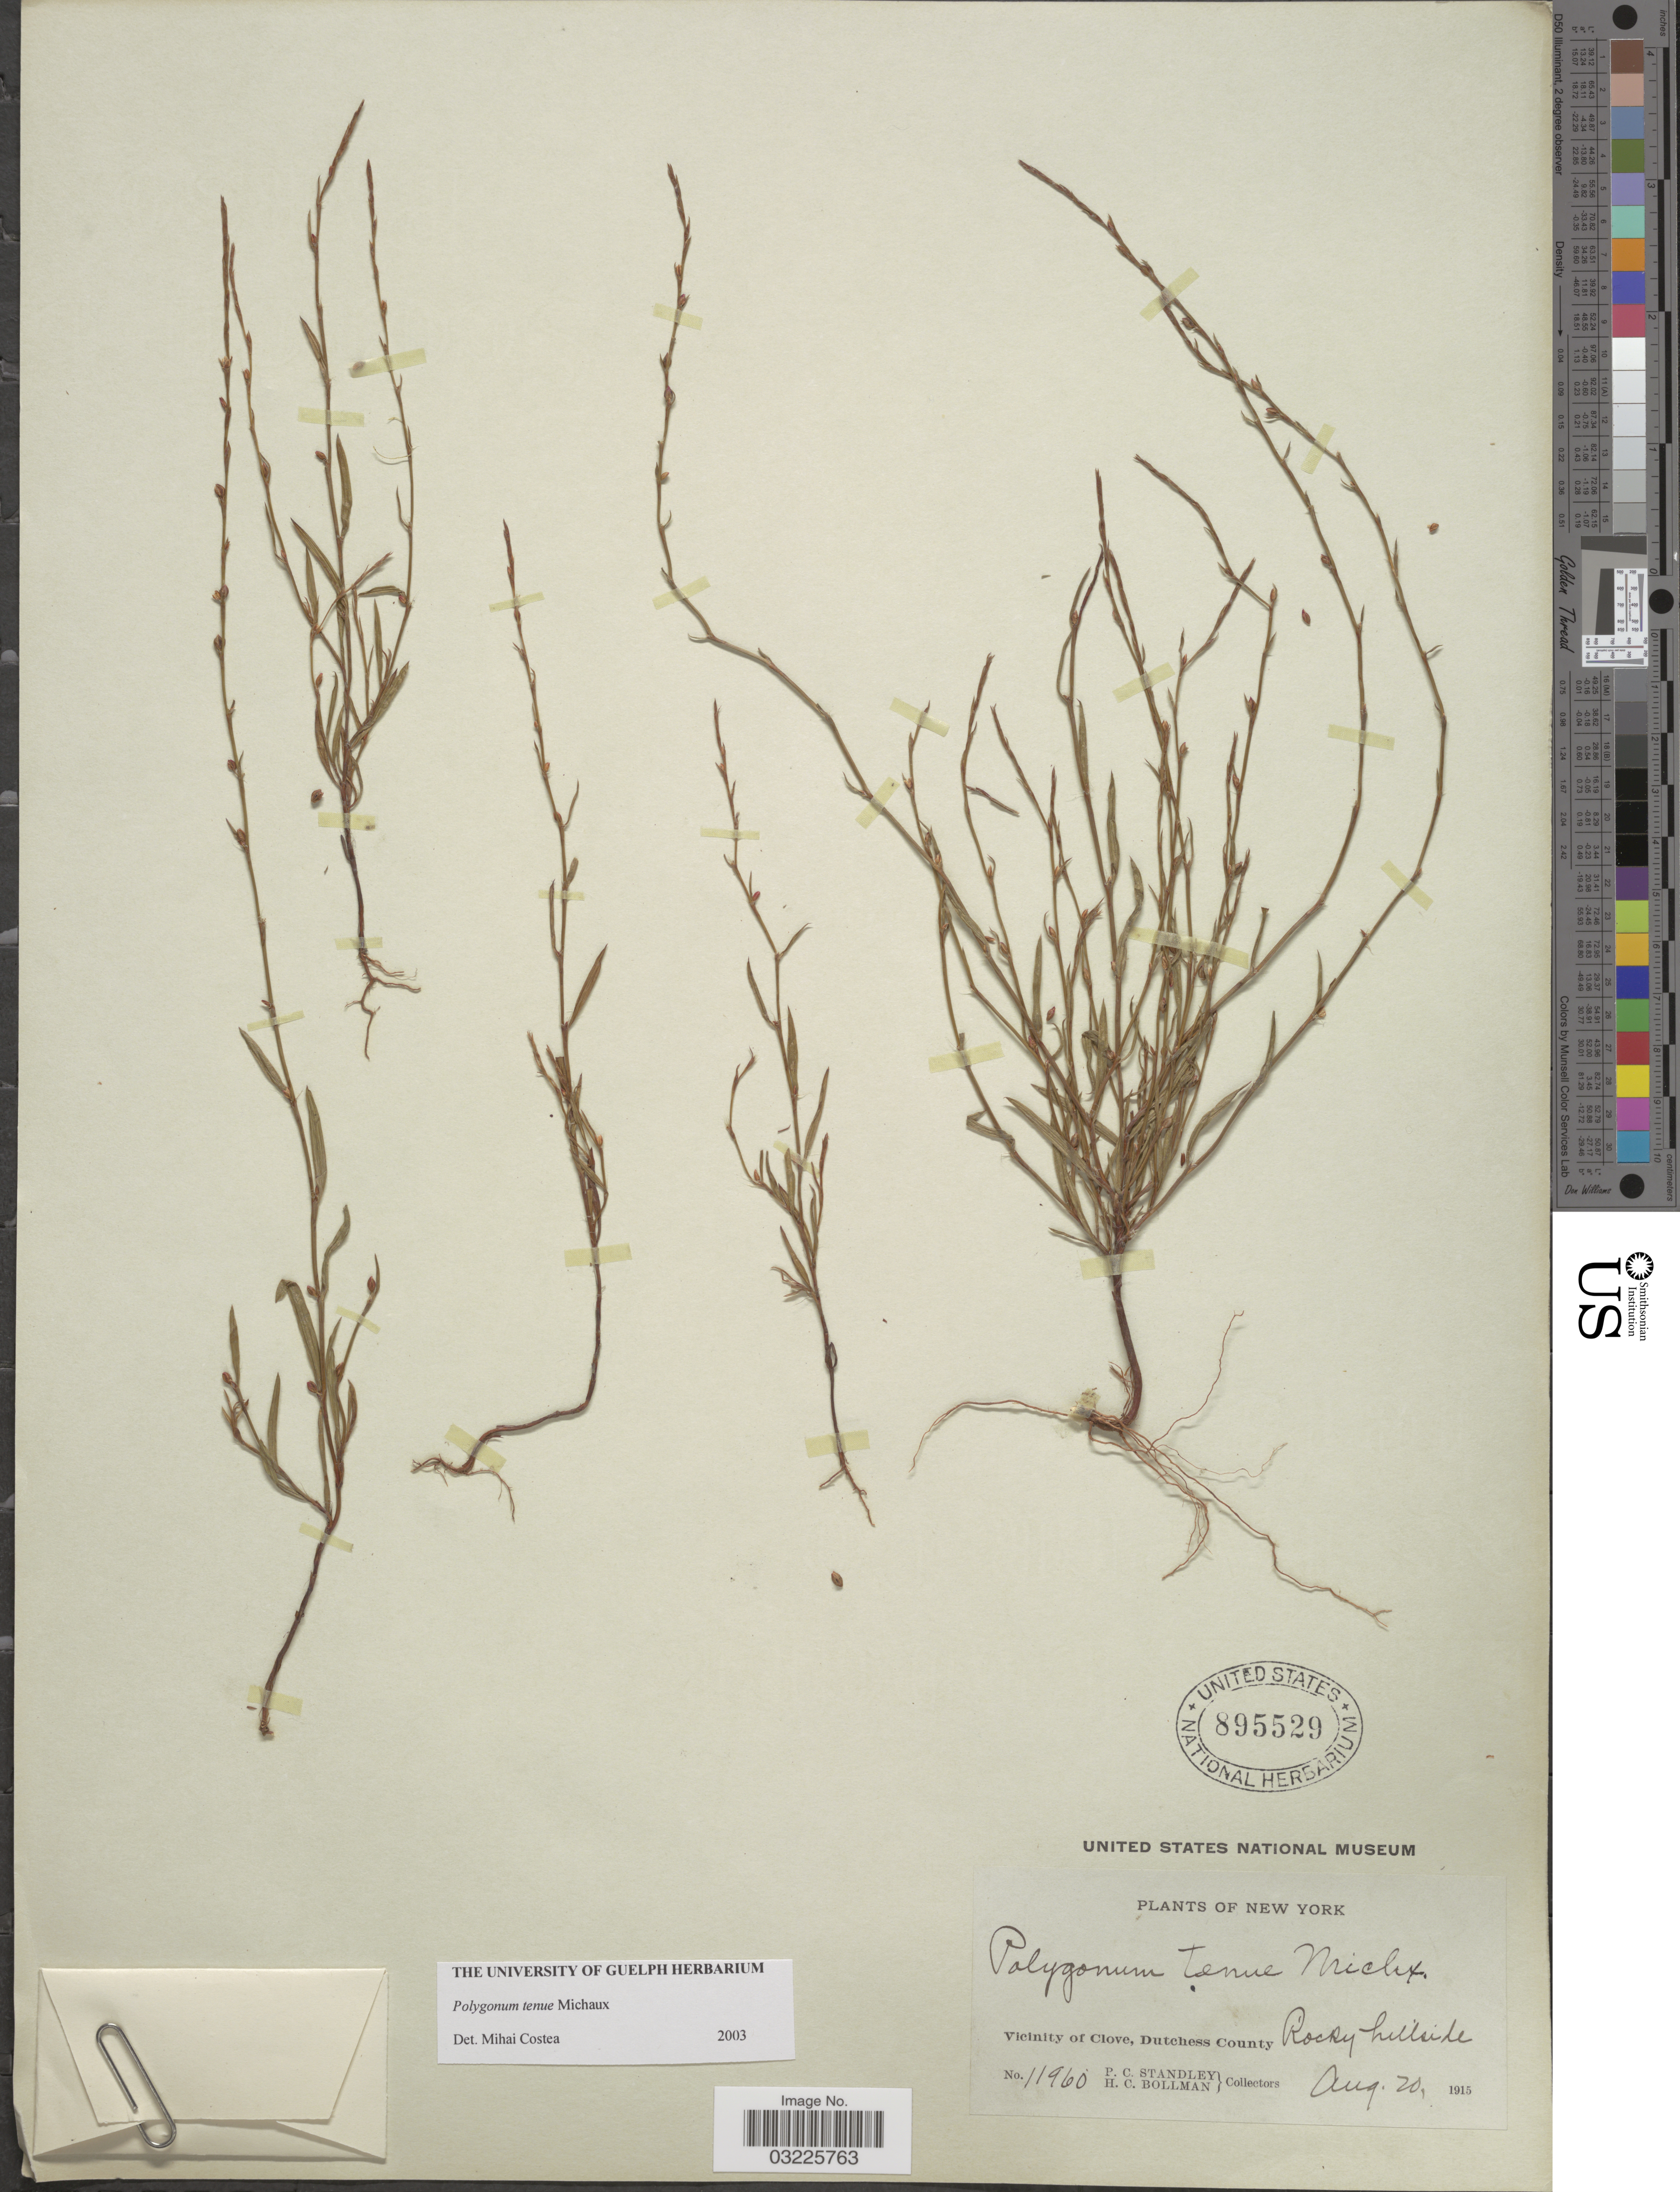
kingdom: Plantae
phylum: Tracheophyta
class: Magnoliopsida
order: Caryophyllales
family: Polygonaceae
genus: Polygonum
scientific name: Polygonum tenue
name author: F. Michx.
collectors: P. C. Standley & H. C. Bollman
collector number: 11960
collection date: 1915-08-20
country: United States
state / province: New York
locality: Vicinity of Clove, Dutchess County.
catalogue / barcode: US 895529